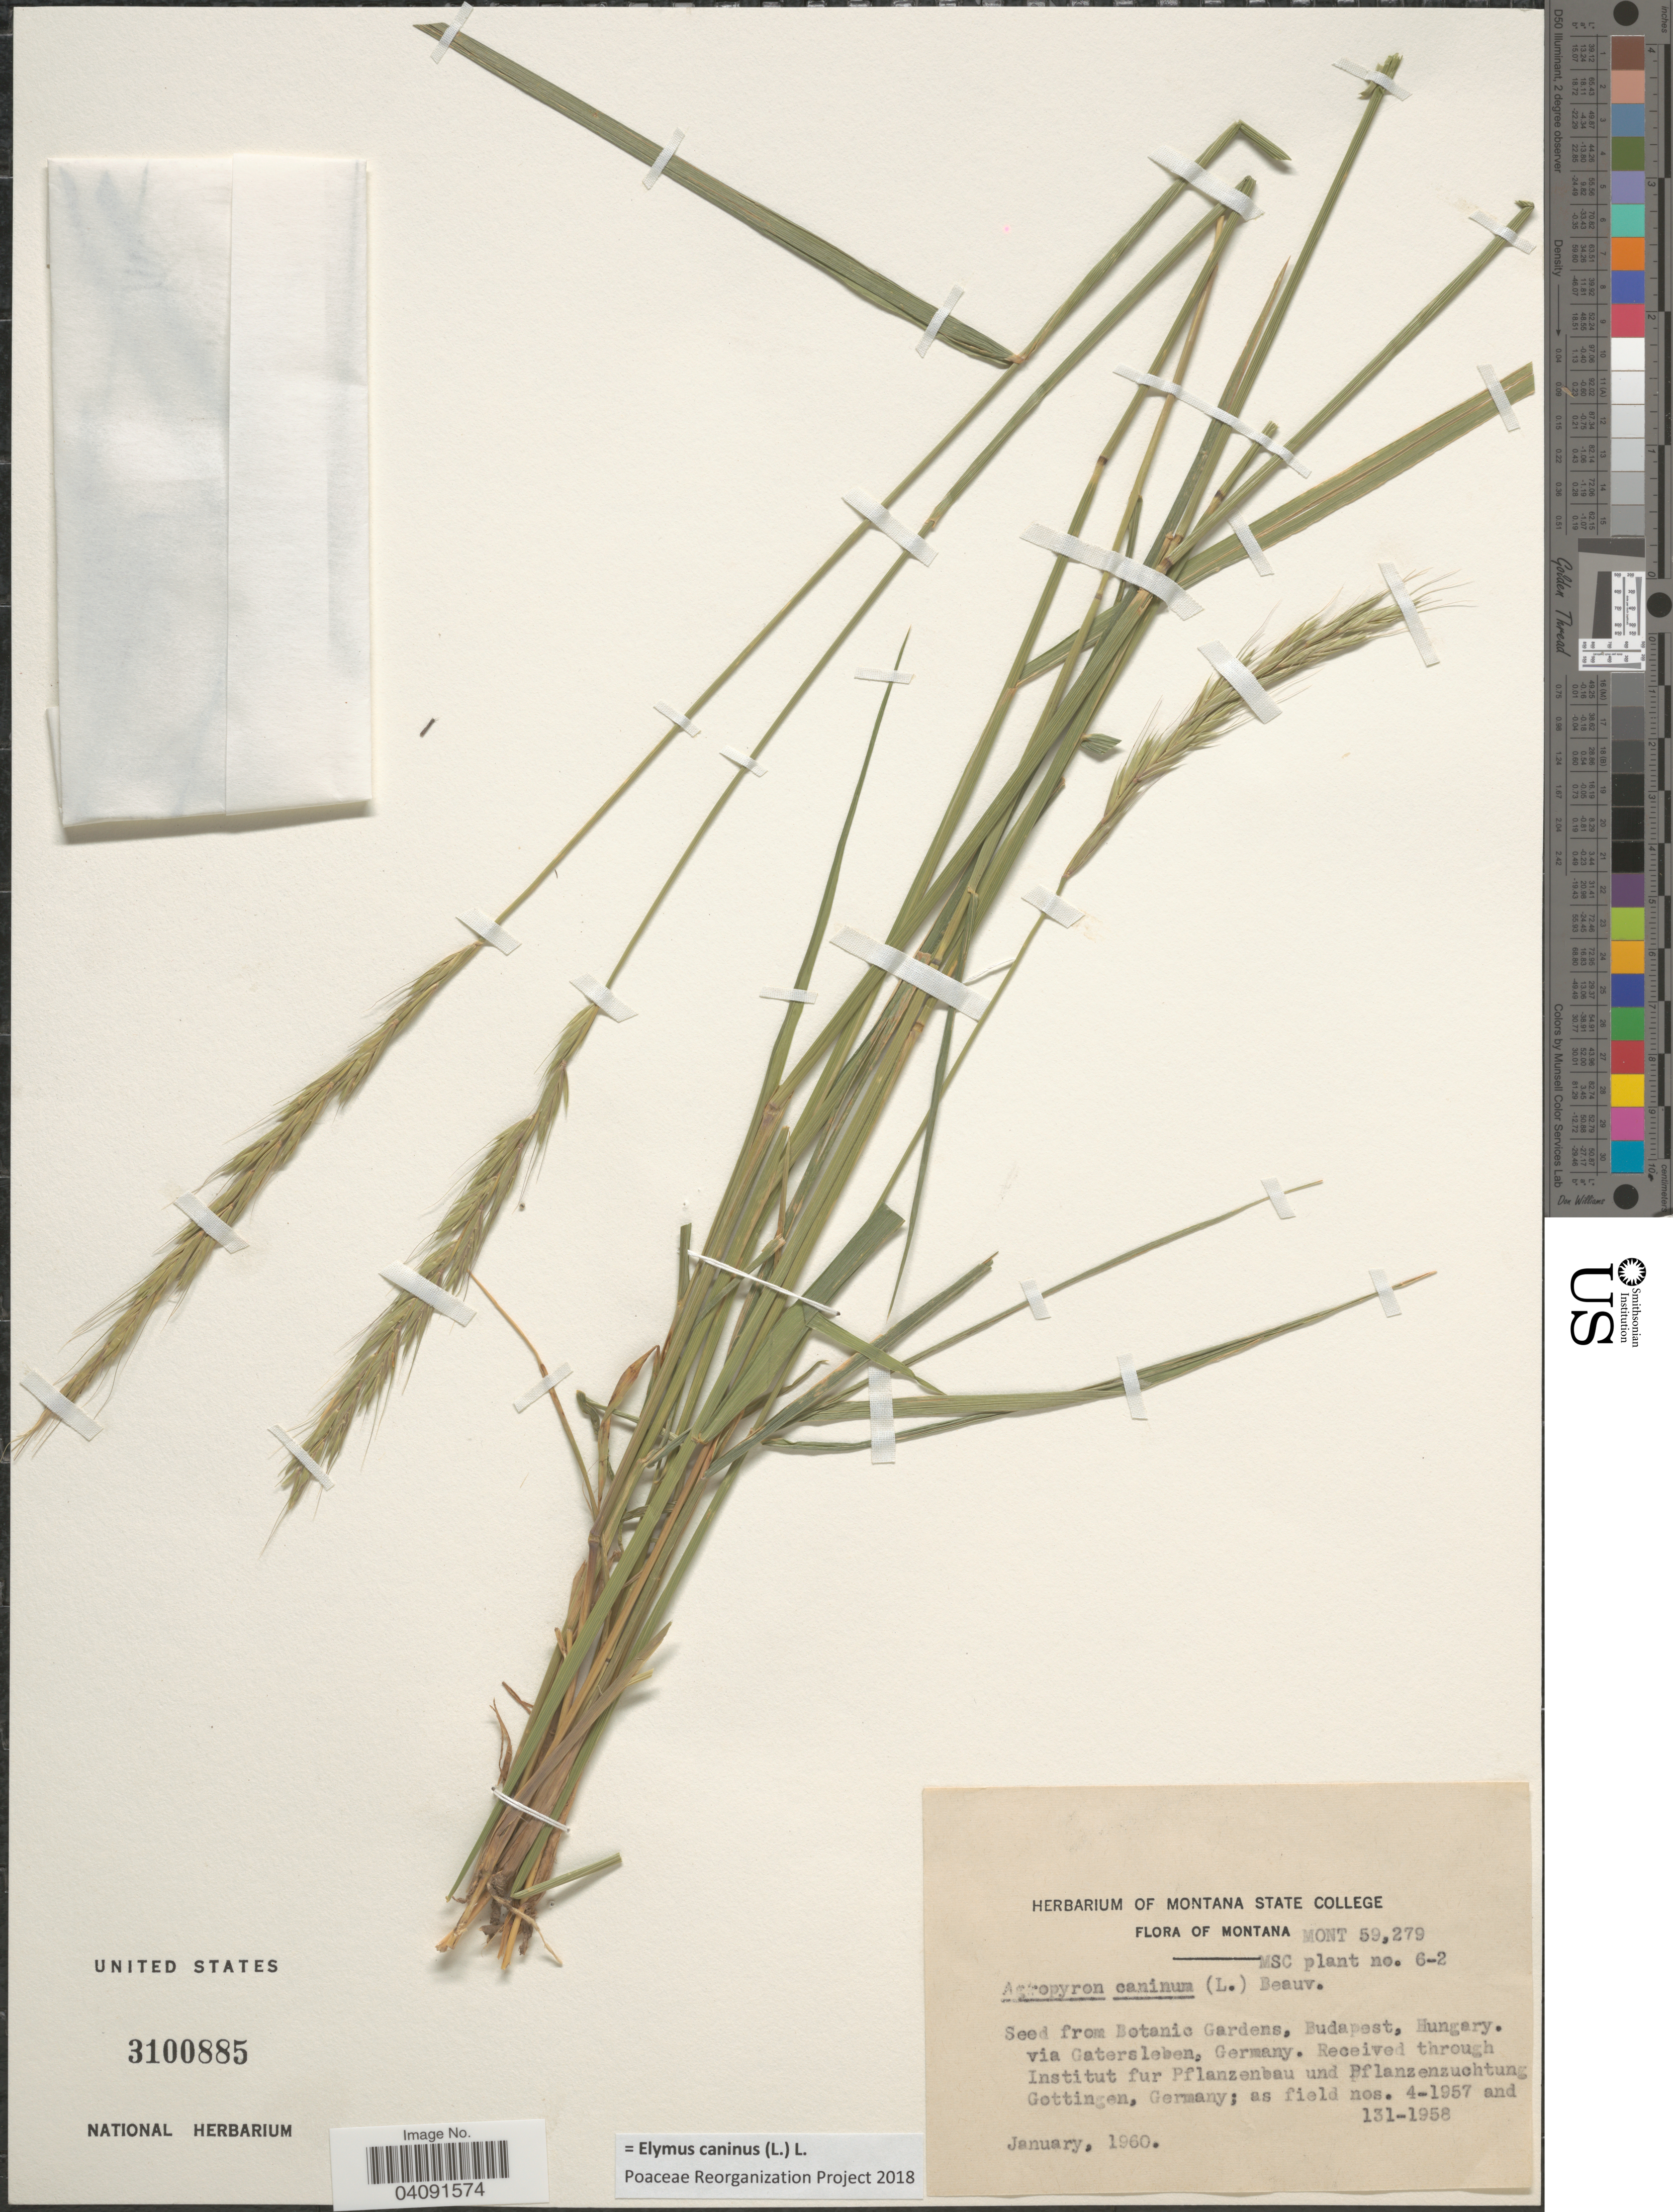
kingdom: Plantae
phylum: Tracheophyta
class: Liliopsida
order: Poales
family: Poaceae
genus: Elymus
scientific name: Elymus churchii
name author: J.J.N. Campb.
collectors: ex herb. Montana State College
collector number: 6-2?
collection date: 1960-01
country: United States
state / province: Montana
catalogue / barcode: US 3100885